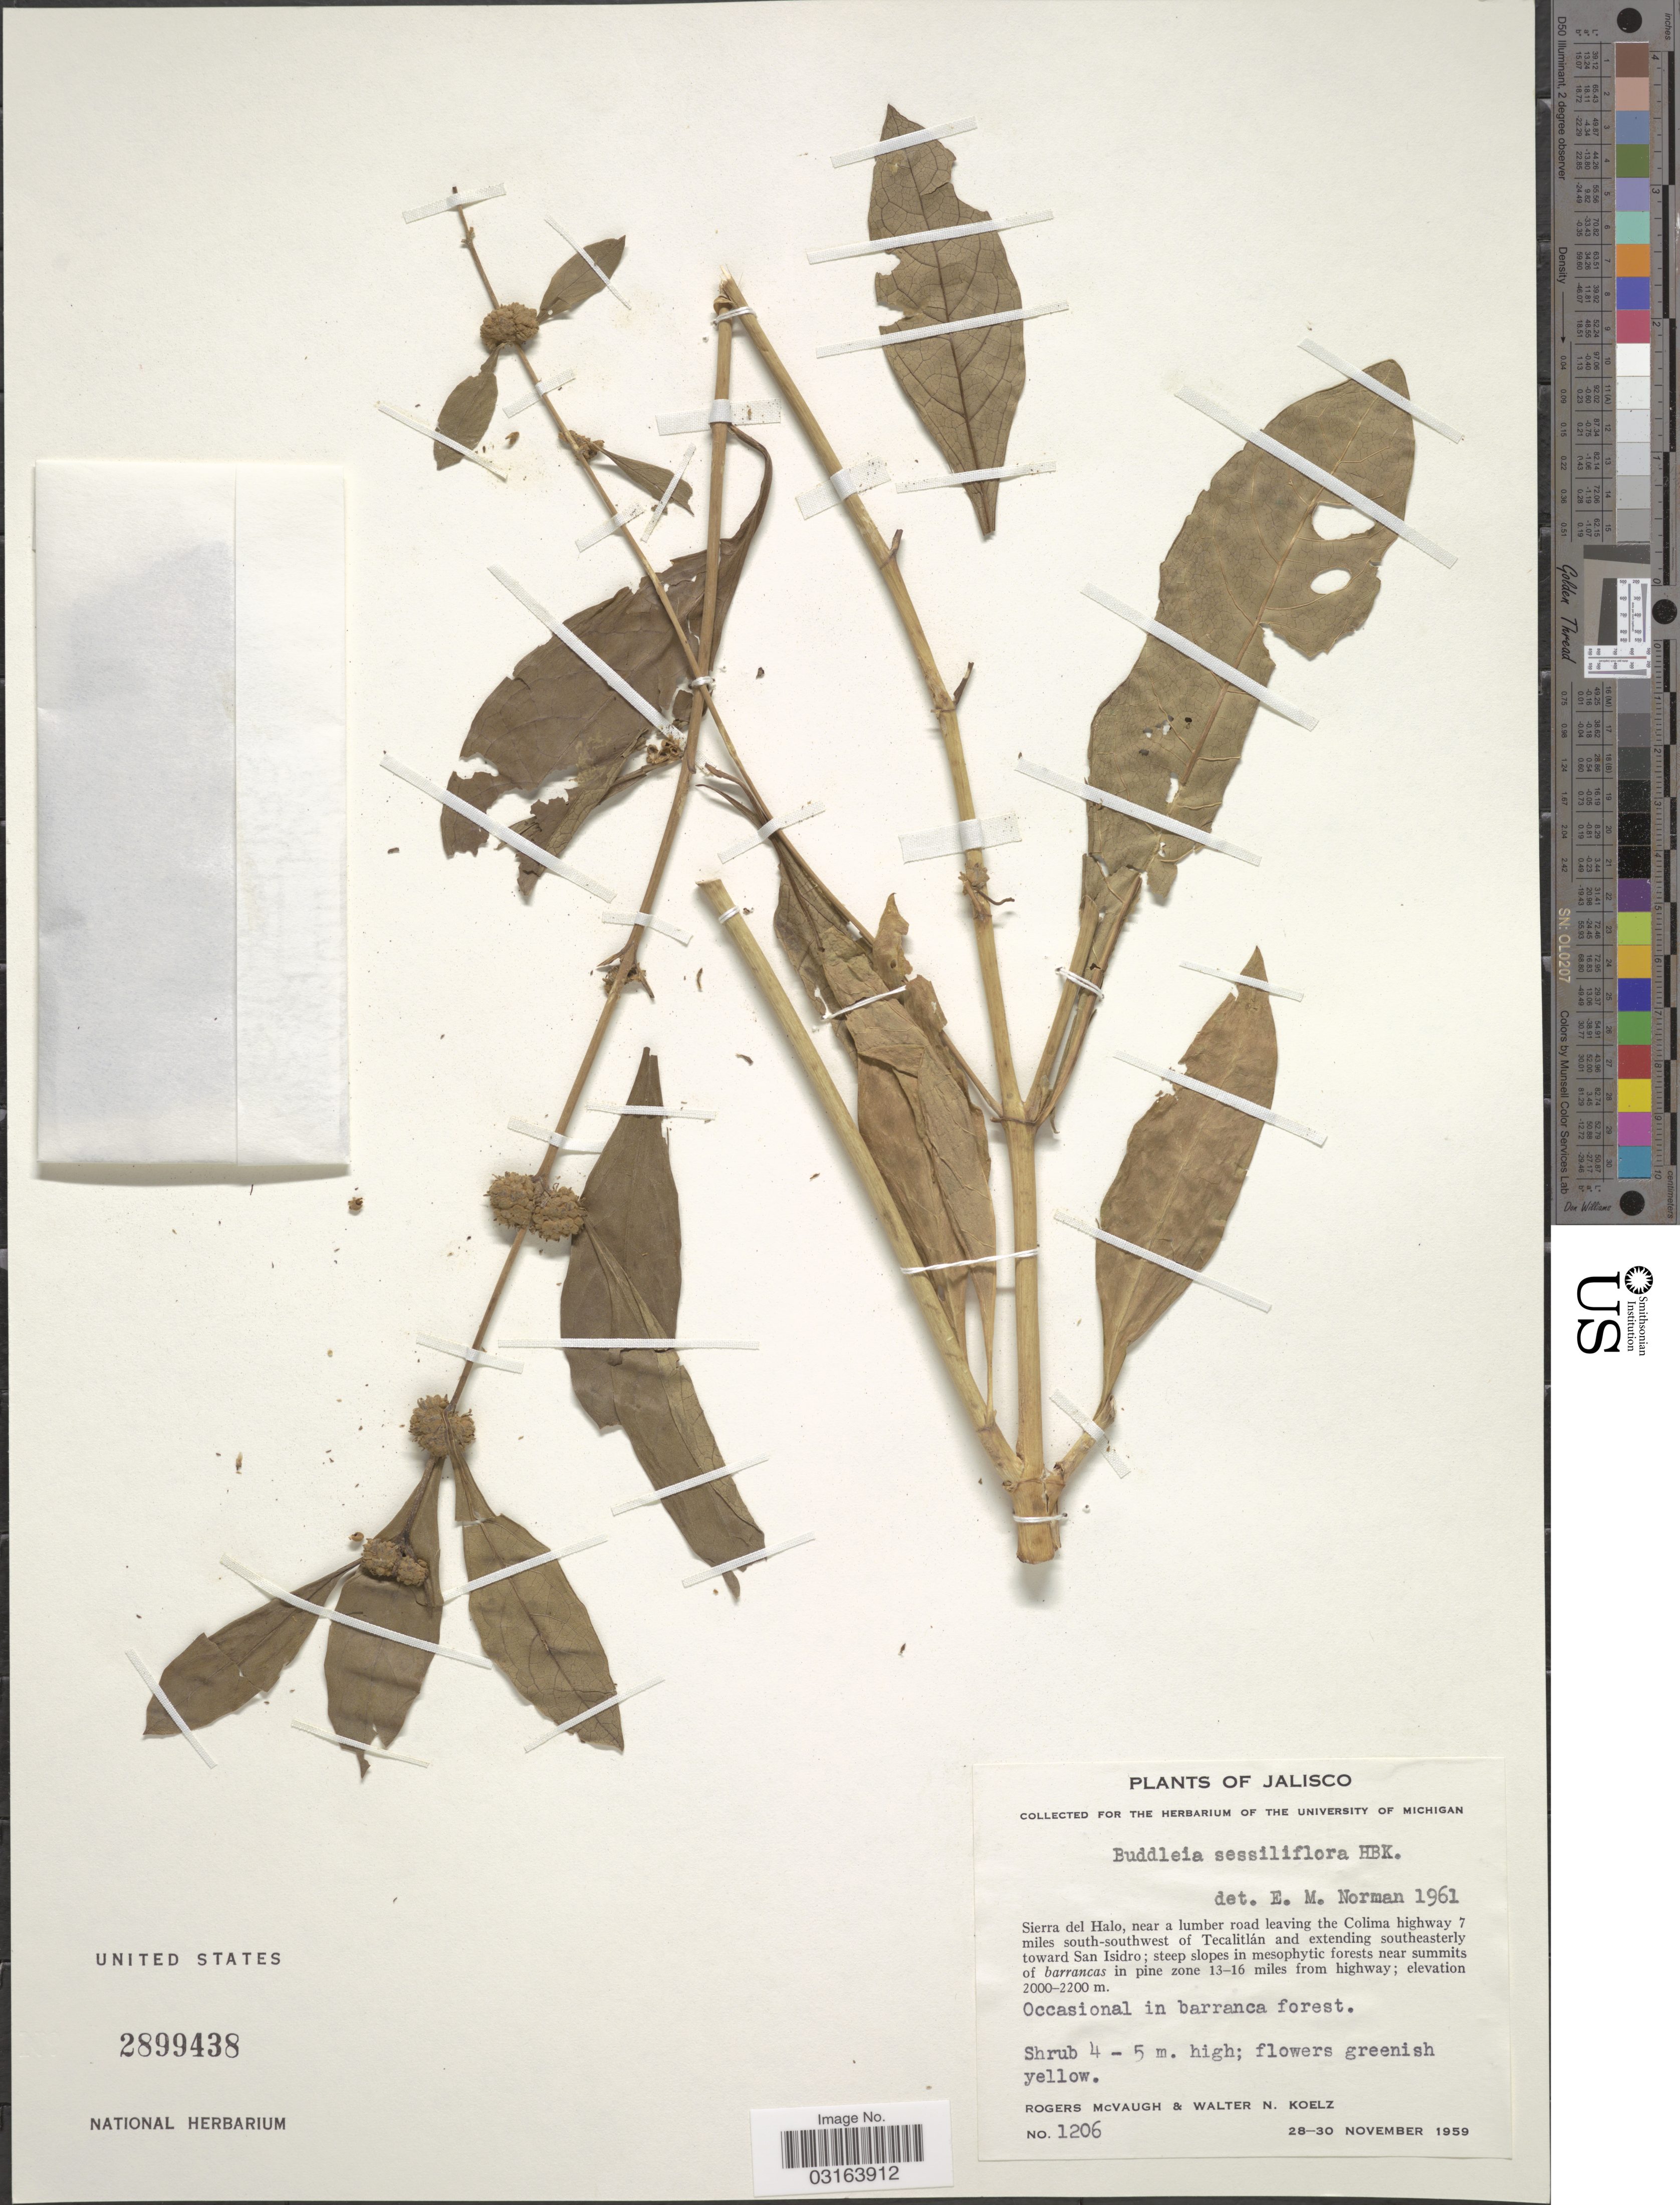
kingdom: Plantae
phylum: Tracheophyta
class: Magnoliopsida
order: Lamiales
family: Scrophulariaceae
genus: Buddleja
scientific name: Buddleja sessiliflora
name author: Kunth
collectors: R. McVaugh & W. N. Koelz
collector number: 1206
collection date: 1959-11-28/1959-11-30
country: Mexico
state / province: Jalisco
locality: Sierra del Halo, near a lumber road leaving the Colima Highway 7 miles south-southwest of Tecalitlán and extending southeasterly toward San Isidro. Near summits of barrancas in pine zone 13-16 miles from highway.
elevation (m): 2000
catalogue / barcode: US 2899438